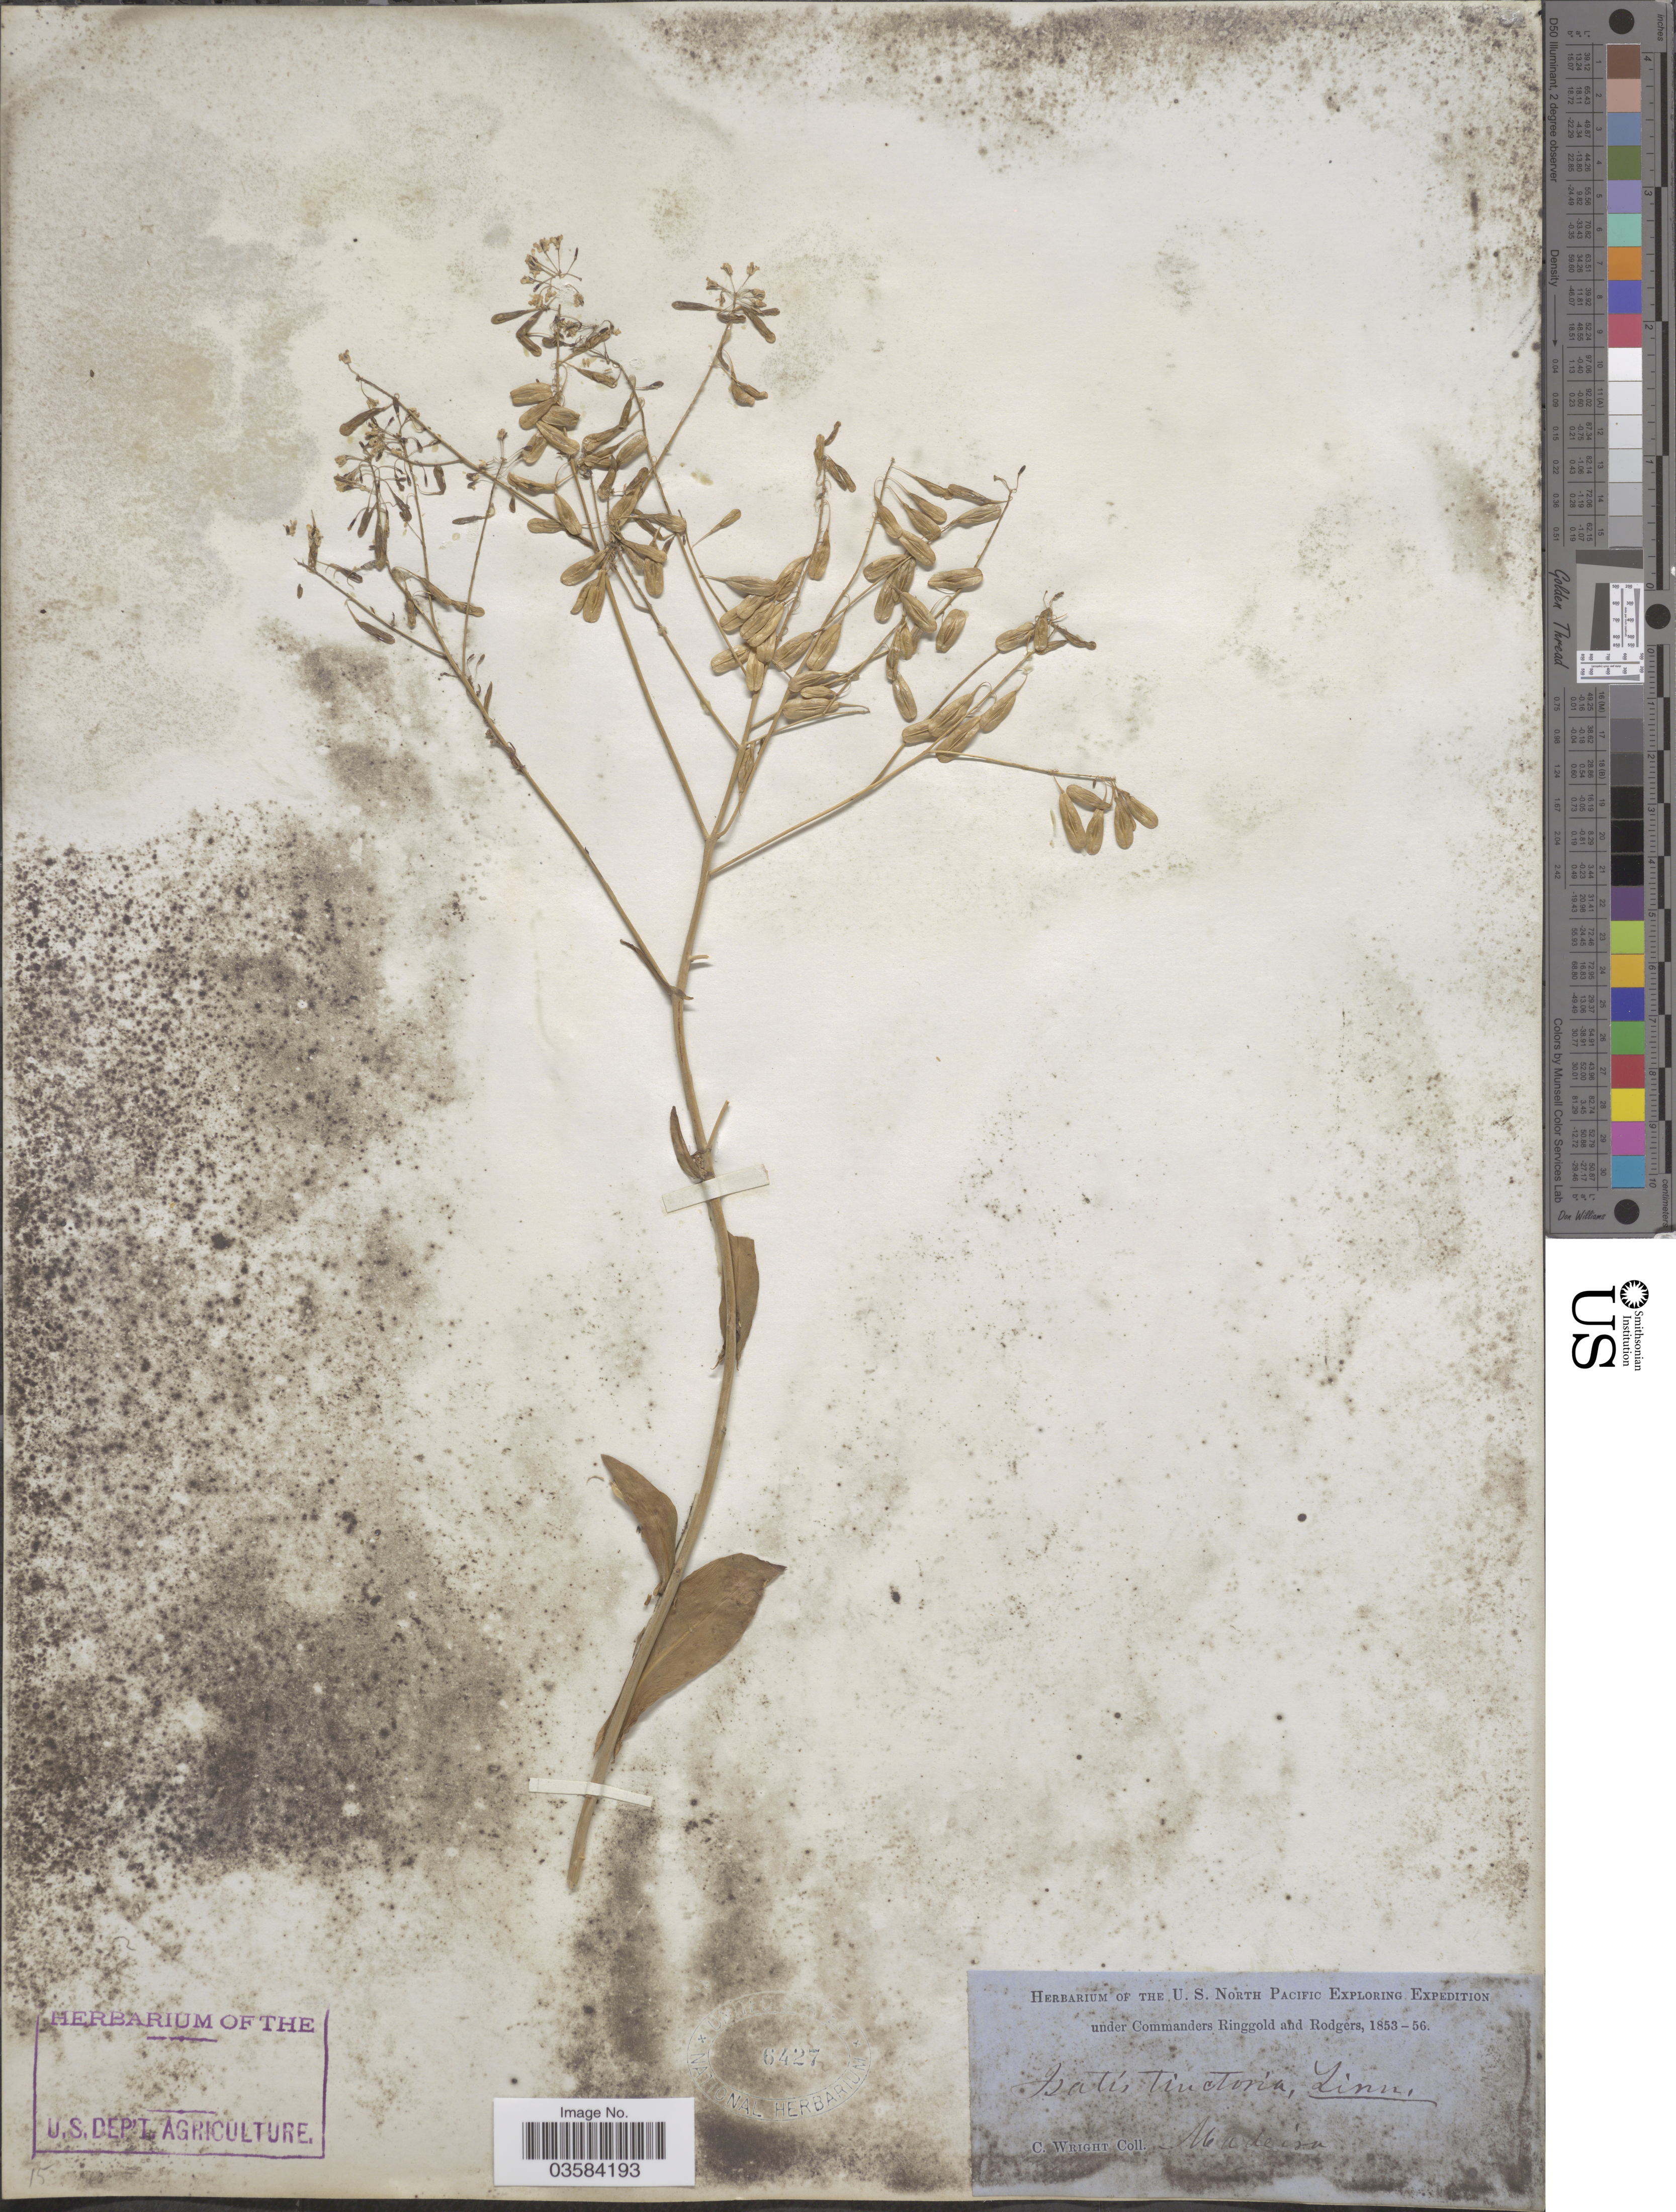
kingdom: Plantae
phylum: Tracheophyta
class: Magnoliopsida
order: Brassicales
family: Brassicaceae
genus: Isatis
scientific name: Isatis tinctoria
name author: L.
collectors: C. Wright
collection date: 1853/1856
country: Portugal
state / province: Madeira (Aut. Reg.)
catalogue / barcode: US 6427